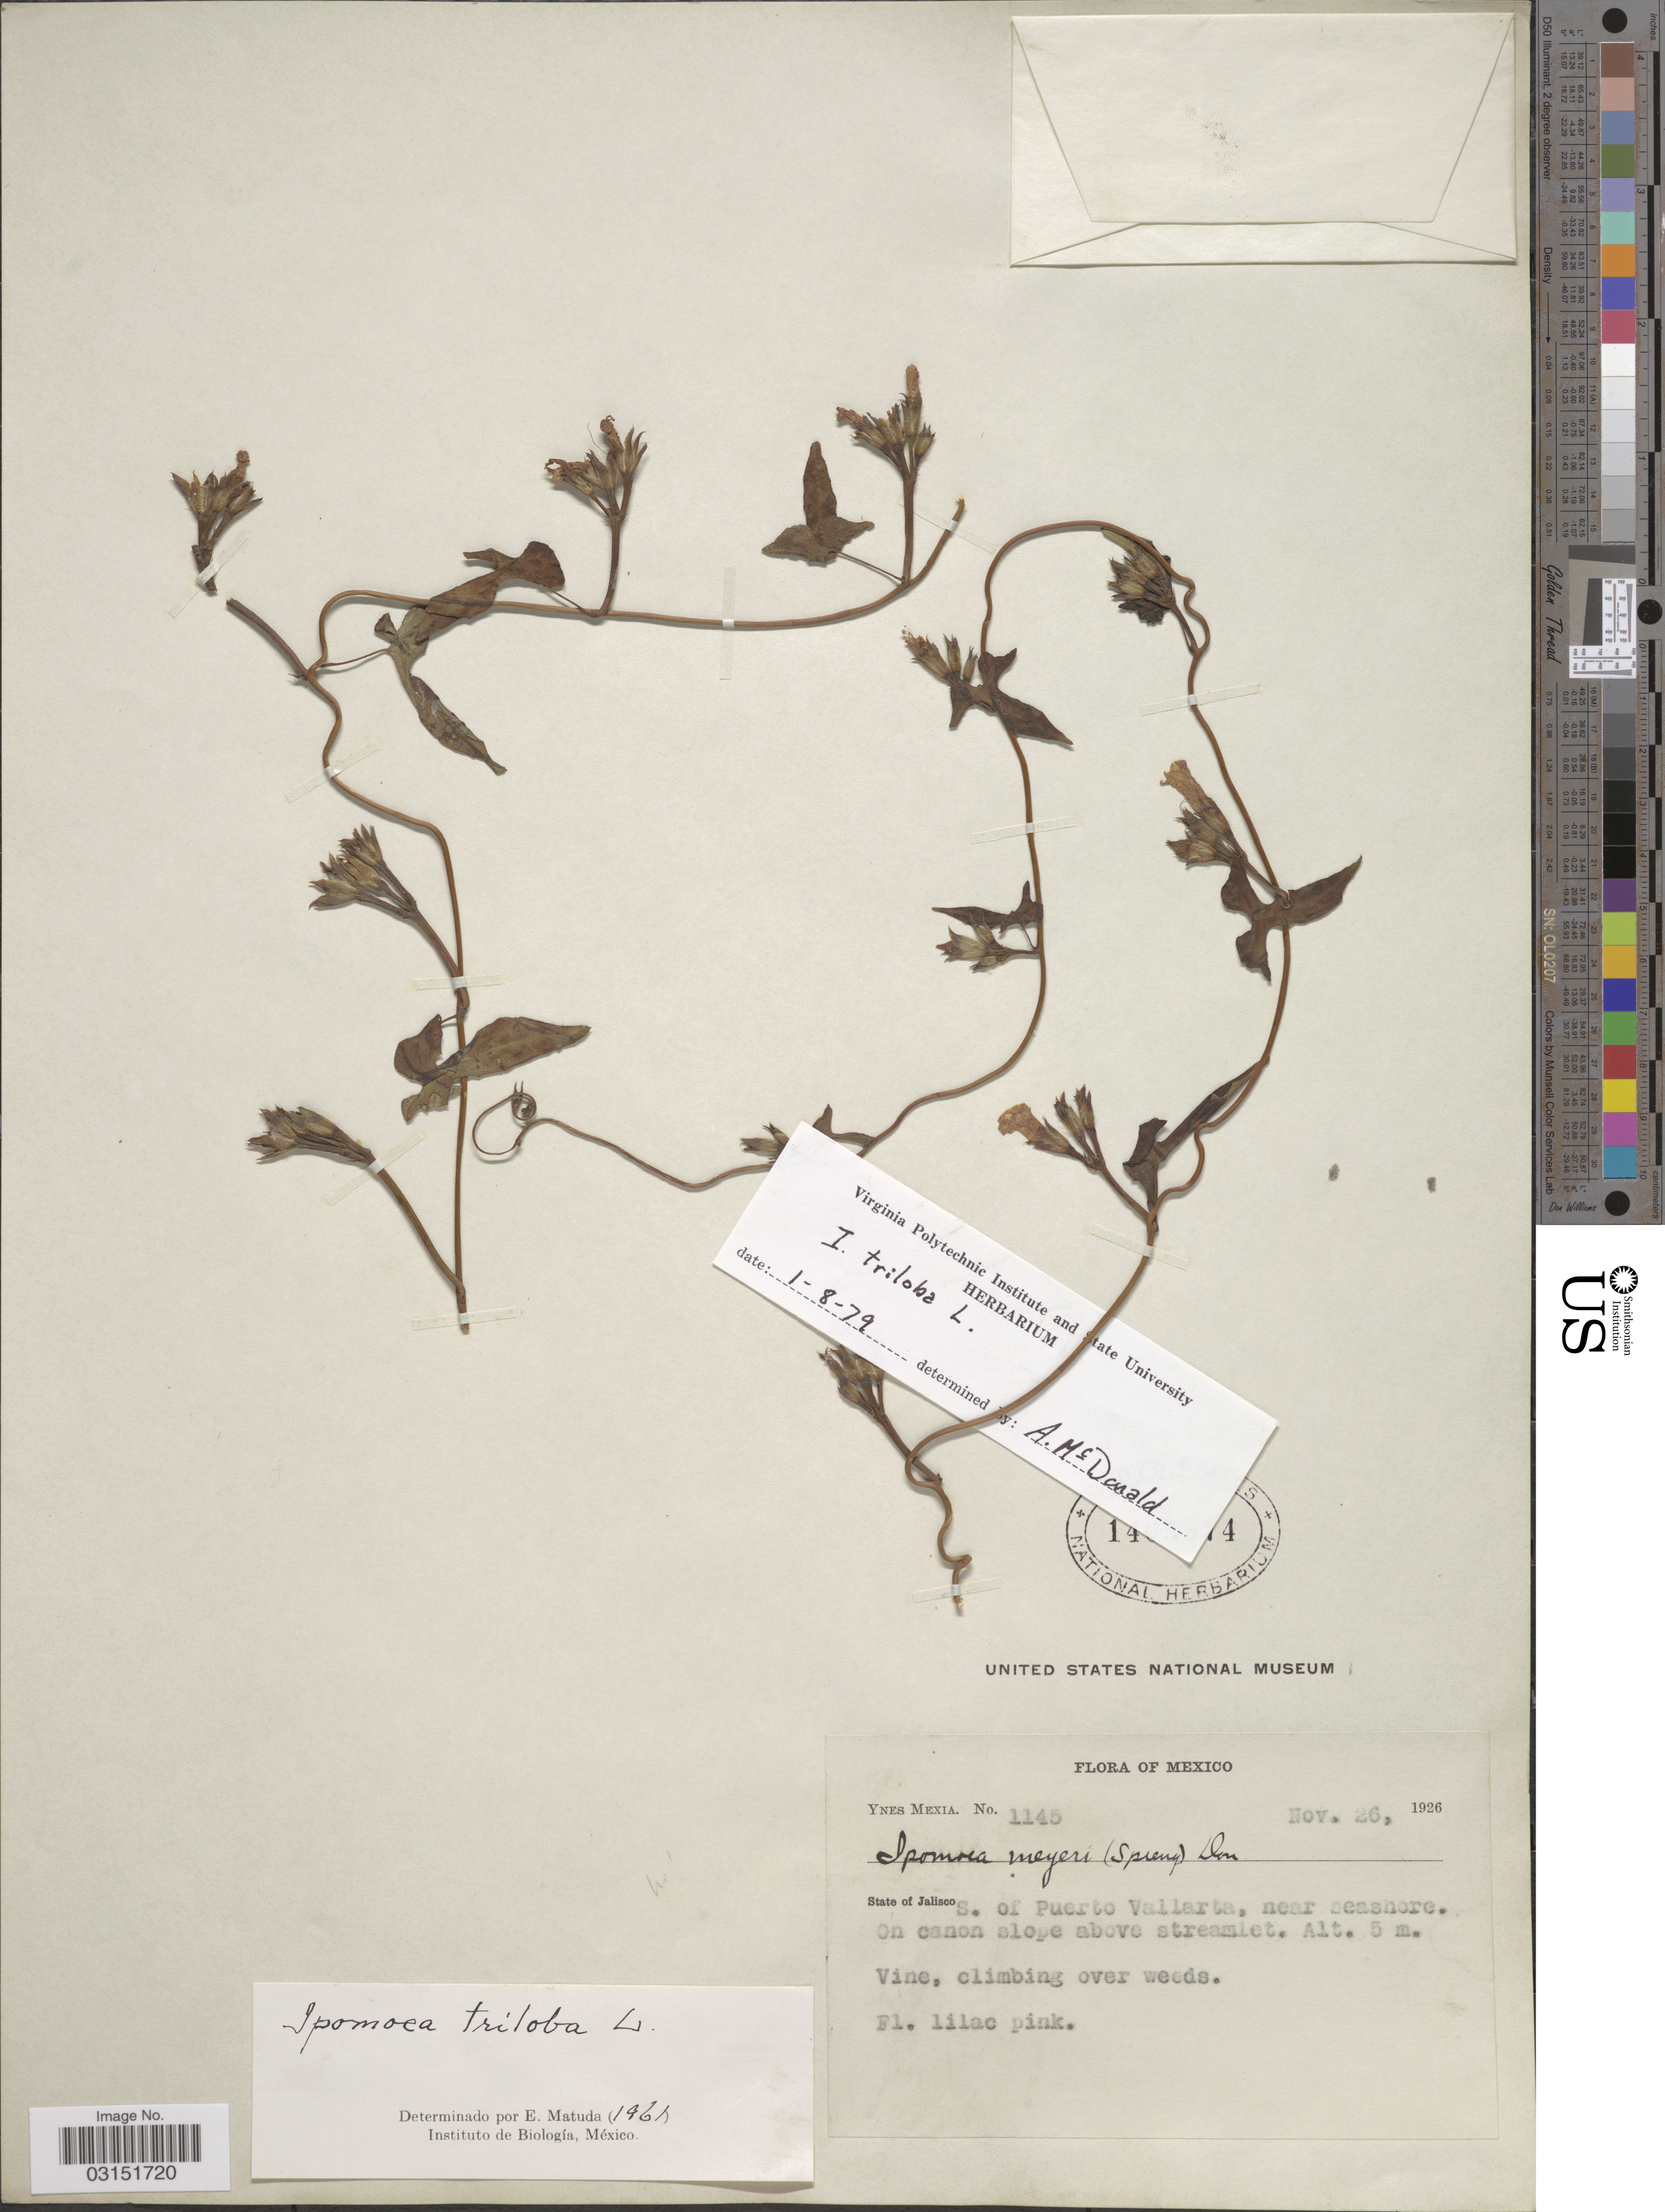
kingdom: Plantae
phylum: Tracheophyta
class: Magnoliopsida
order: Solanales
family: Convolvulaceae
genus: Ipomoea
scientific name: Ipomoea triloba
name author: L.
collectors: Y. Mexia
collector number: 1145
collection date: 1926-11-26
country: Mexico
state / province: Jalisco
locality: S. of Puerto Vallarta, near seashore. On canon slope above streamlet.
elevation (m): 5